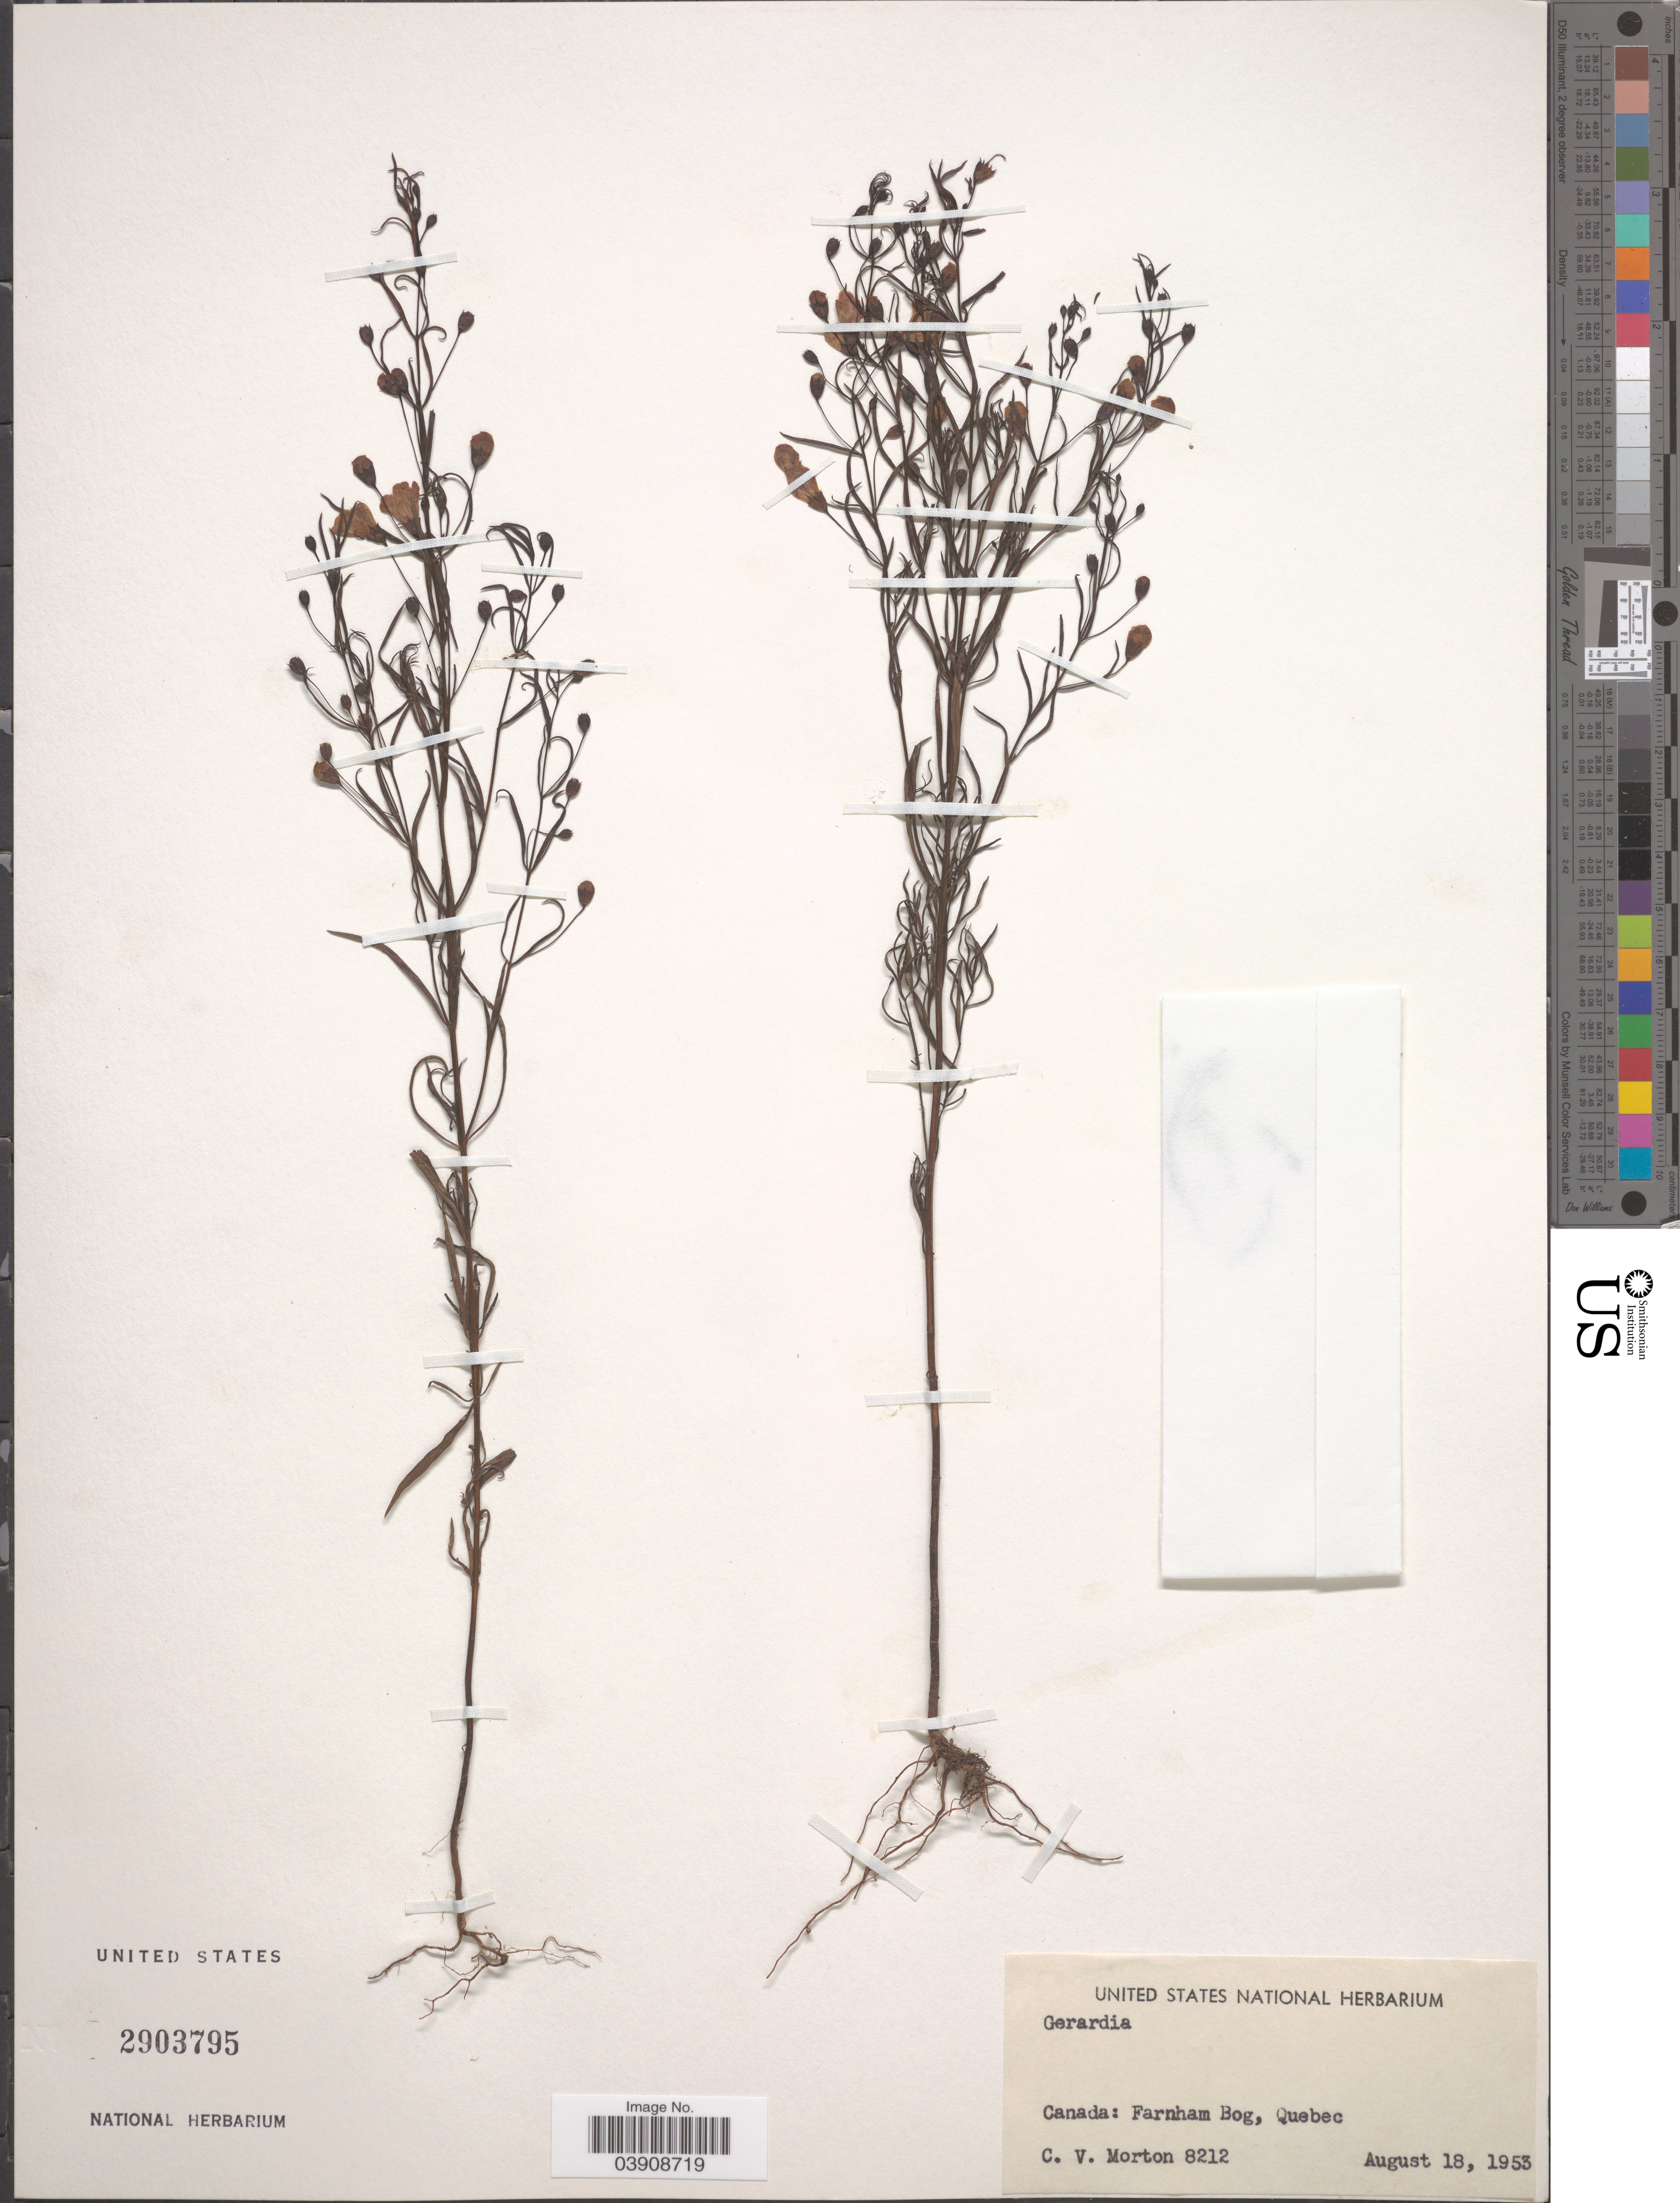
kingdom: Plantae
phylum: Tracheophyta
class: Magnoliopsida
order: Lamiales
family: Orobanchaceae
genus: Agalinis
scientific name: Agalinis sp.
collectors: C. V. Morton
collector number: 8212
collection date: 1953-08-18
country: Canada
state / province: Quebec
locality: Farnham Bog.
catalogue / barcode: US 2903795